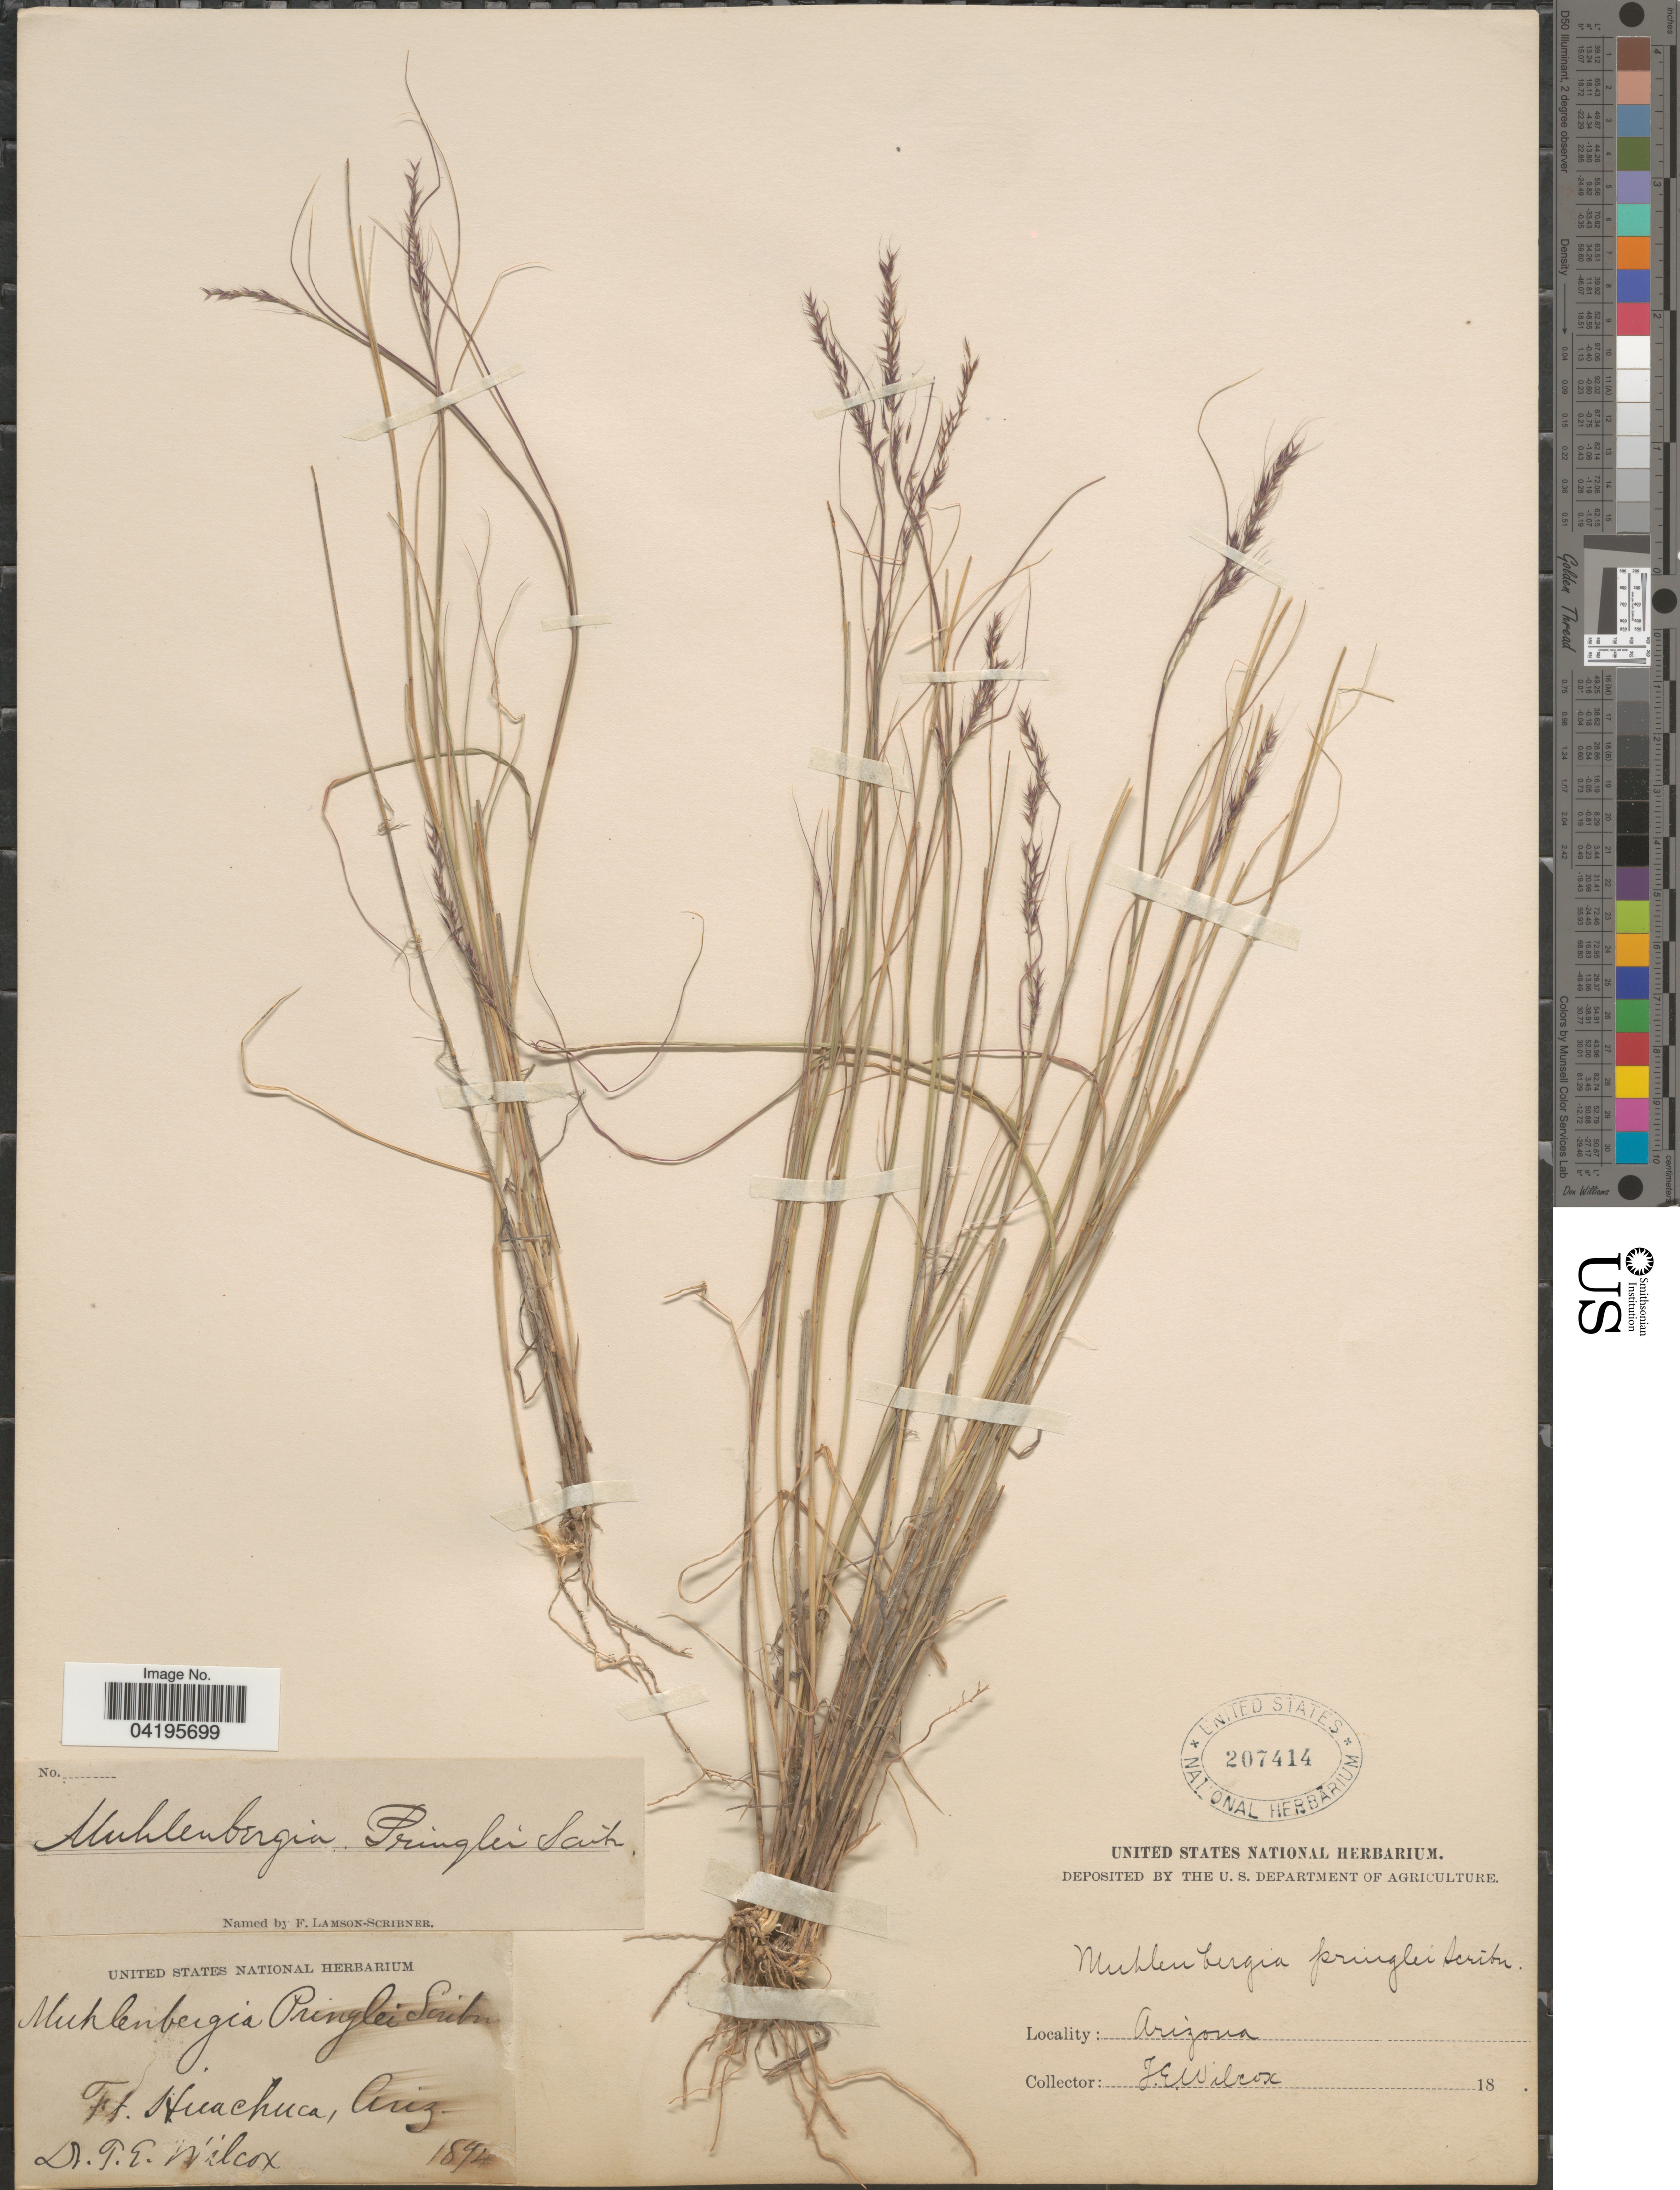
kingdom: Plantae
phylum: Tracheophyta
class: Liliopsida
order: Poales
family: Poaceae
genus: Muhlenbergia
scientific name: Muhlenbergia pauciflora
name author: Buckley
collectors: T. E. Wilcox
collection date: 1894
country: United States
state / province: Arizona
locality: Ft. Huachuca.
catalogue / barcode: US 207414